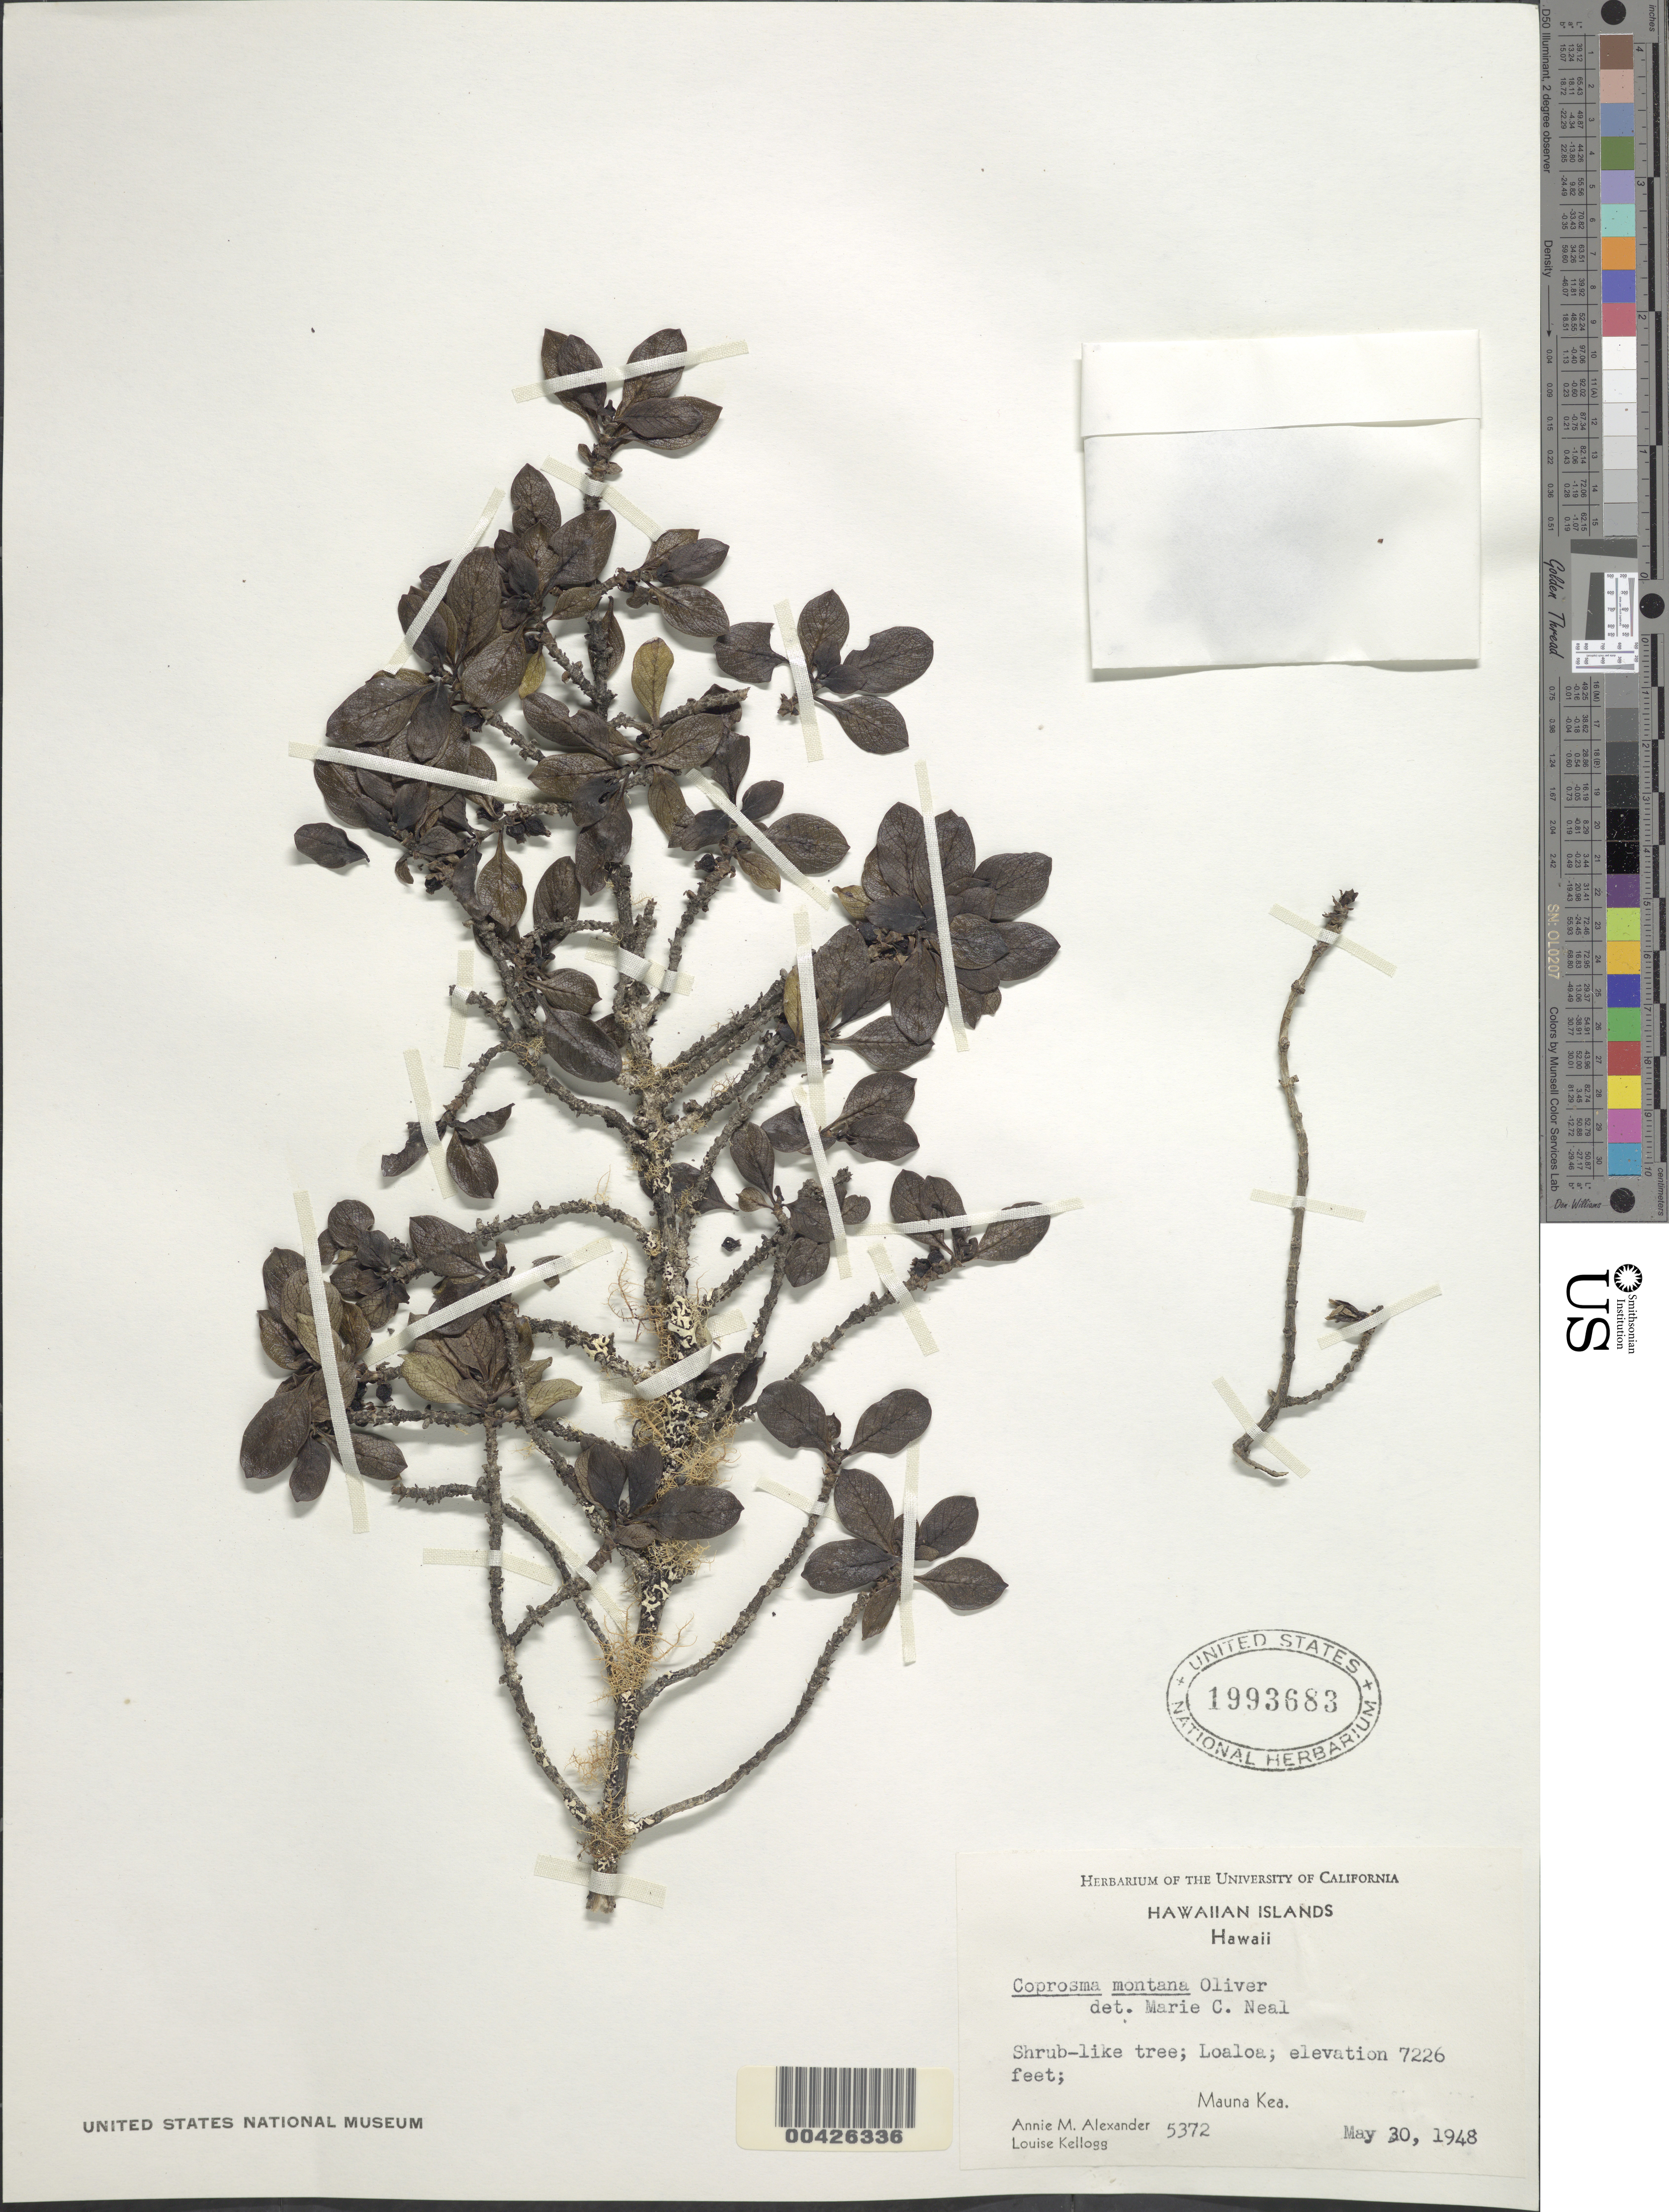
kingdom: Plantae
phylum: Tracheophyta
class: Magnoliopsida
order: Gentianales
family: Rubiaceae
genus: Coprosma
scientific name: Coprosma montana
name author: Hillebr.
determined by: Ning, W. S.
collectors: A. M. Alexander & L. Kellogg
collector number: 5372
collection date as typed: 30 May 1948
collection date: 1948-05-30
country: United States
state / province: Hawaii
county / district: Hawaii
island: Hawaii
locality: Mauna Kea, Loaloa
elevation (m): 2202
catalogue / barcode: US 1993683